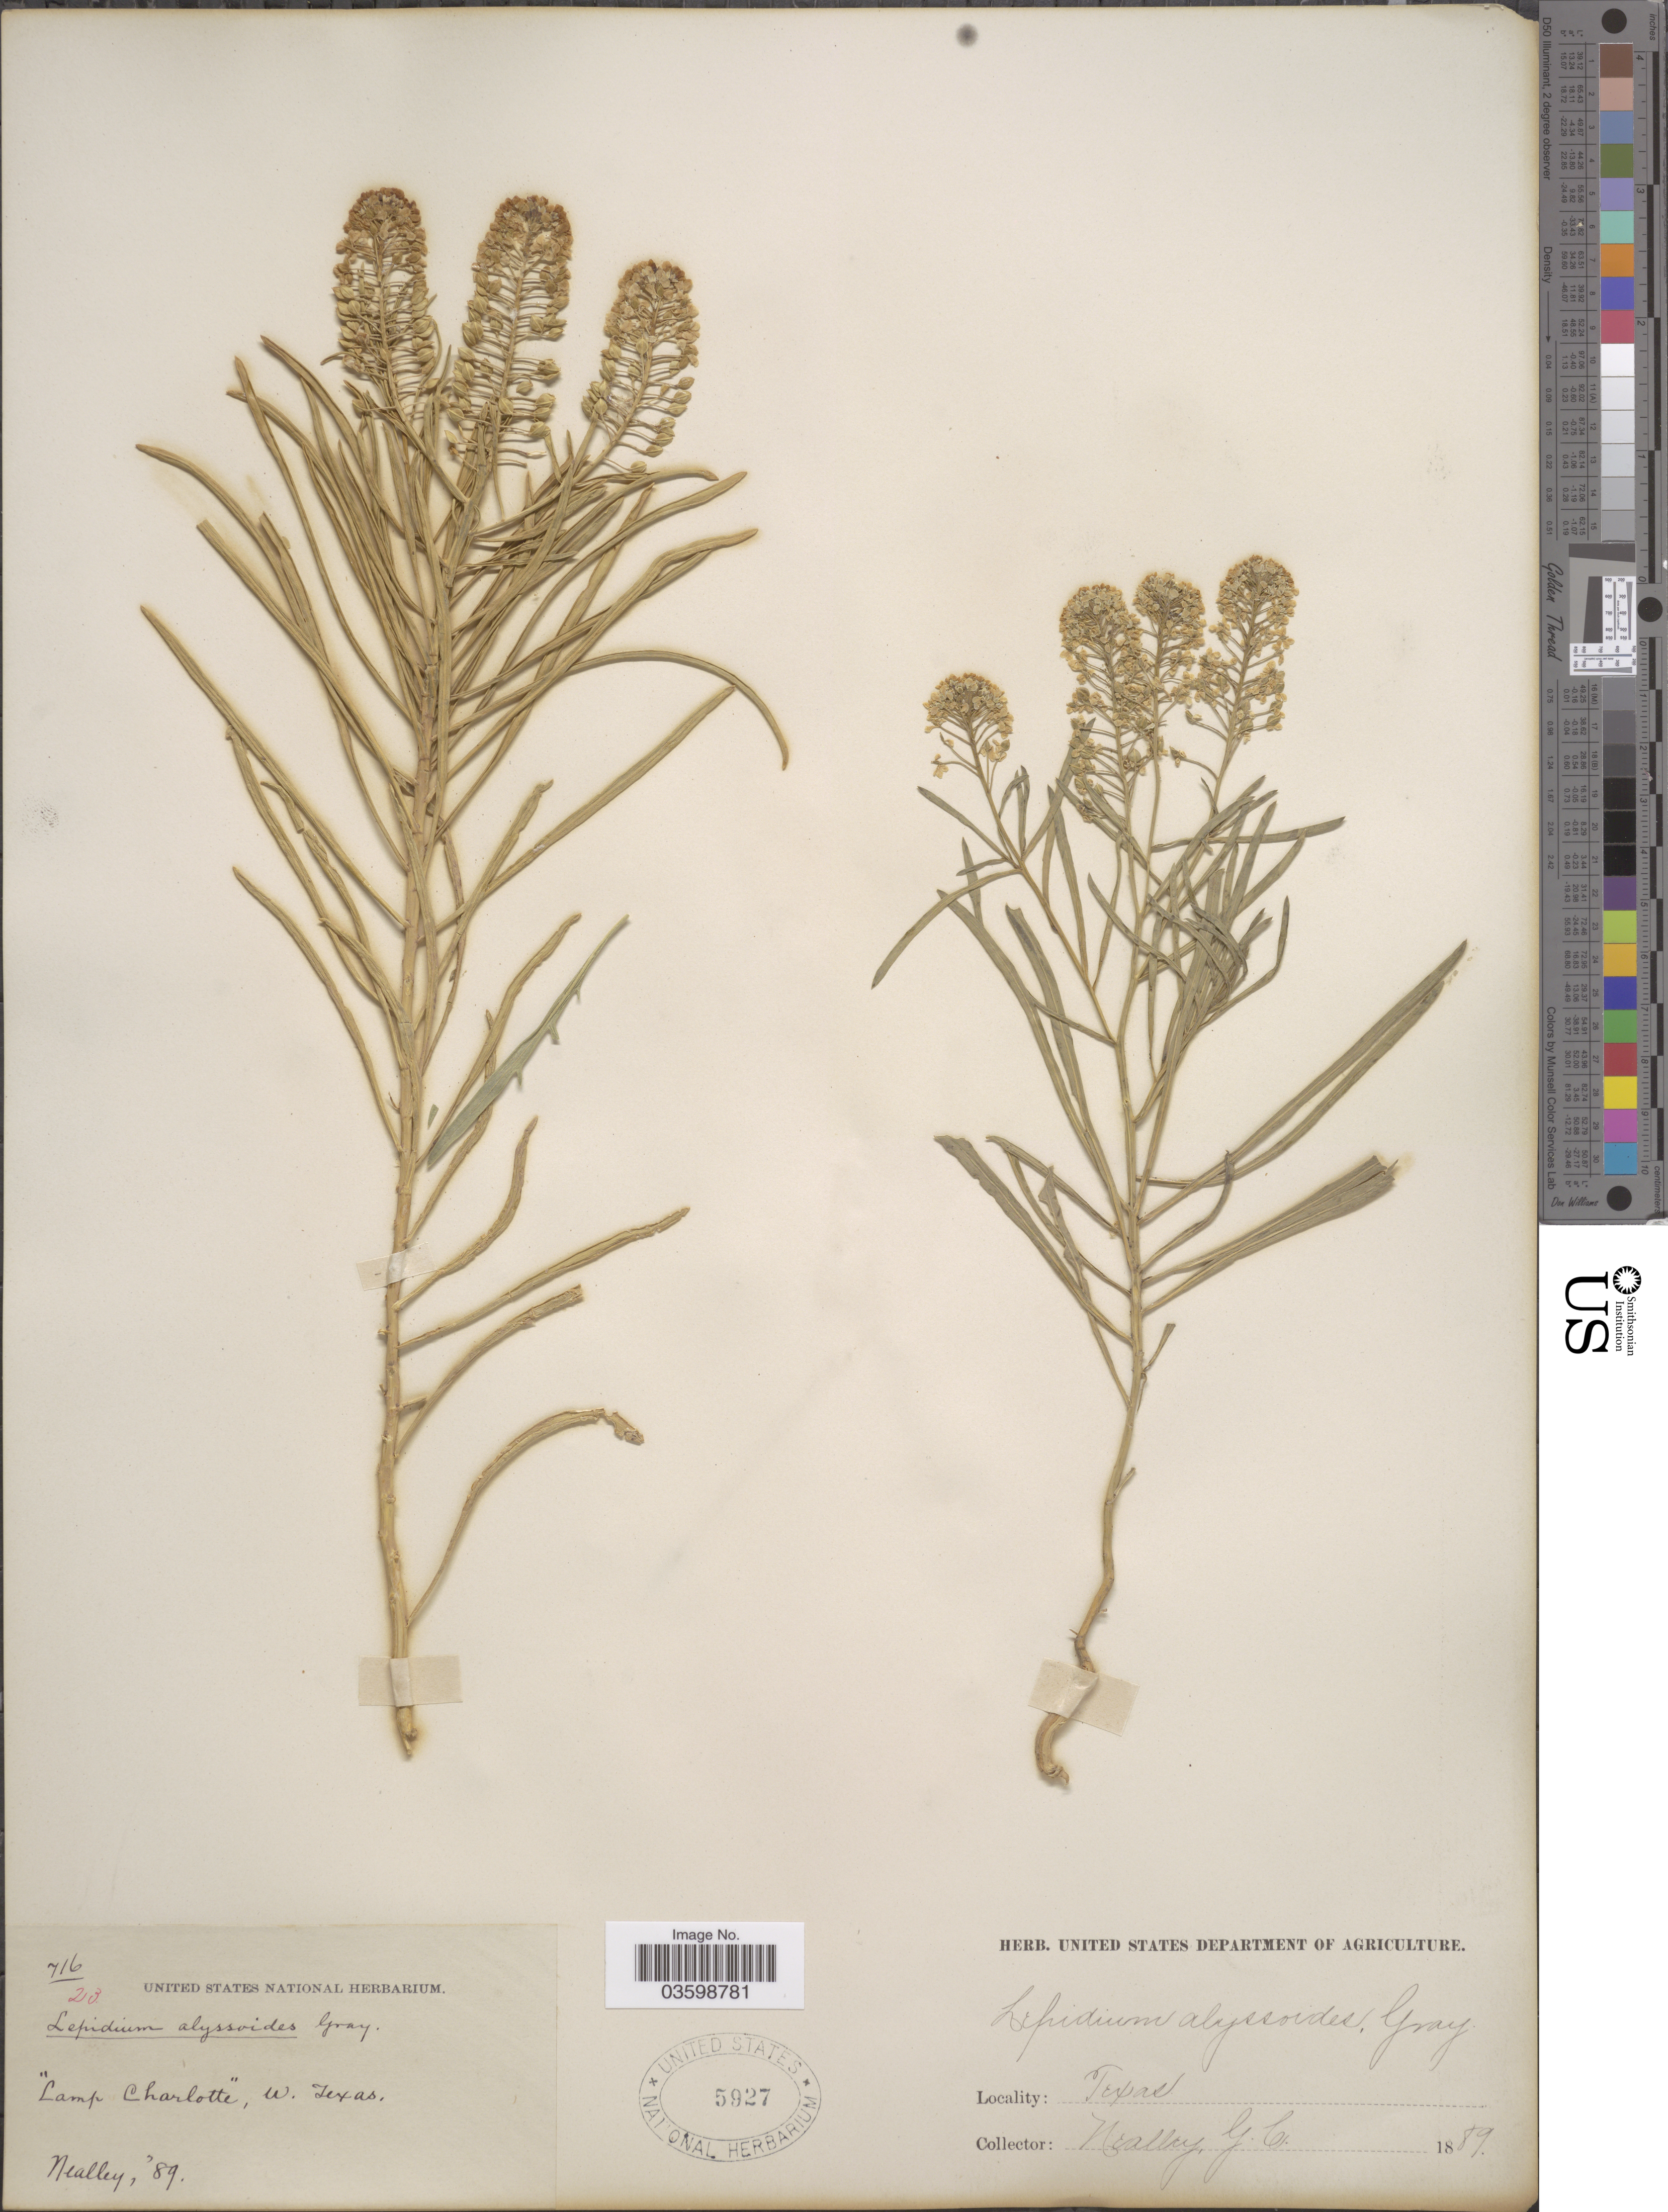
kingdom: Plantae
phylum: Tracheophyta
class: Magnoliopsida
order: Brassicales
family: Brassicaceae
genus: Lepidium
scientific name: Lepidium montanum var. alyssoides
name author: (A. Gray) M.E. Jones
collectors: G. C. Nealley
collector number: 716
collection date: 1889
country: United States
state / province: Texas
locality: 'Lamp Charlotte', W. Texas.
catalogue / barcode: US 5927